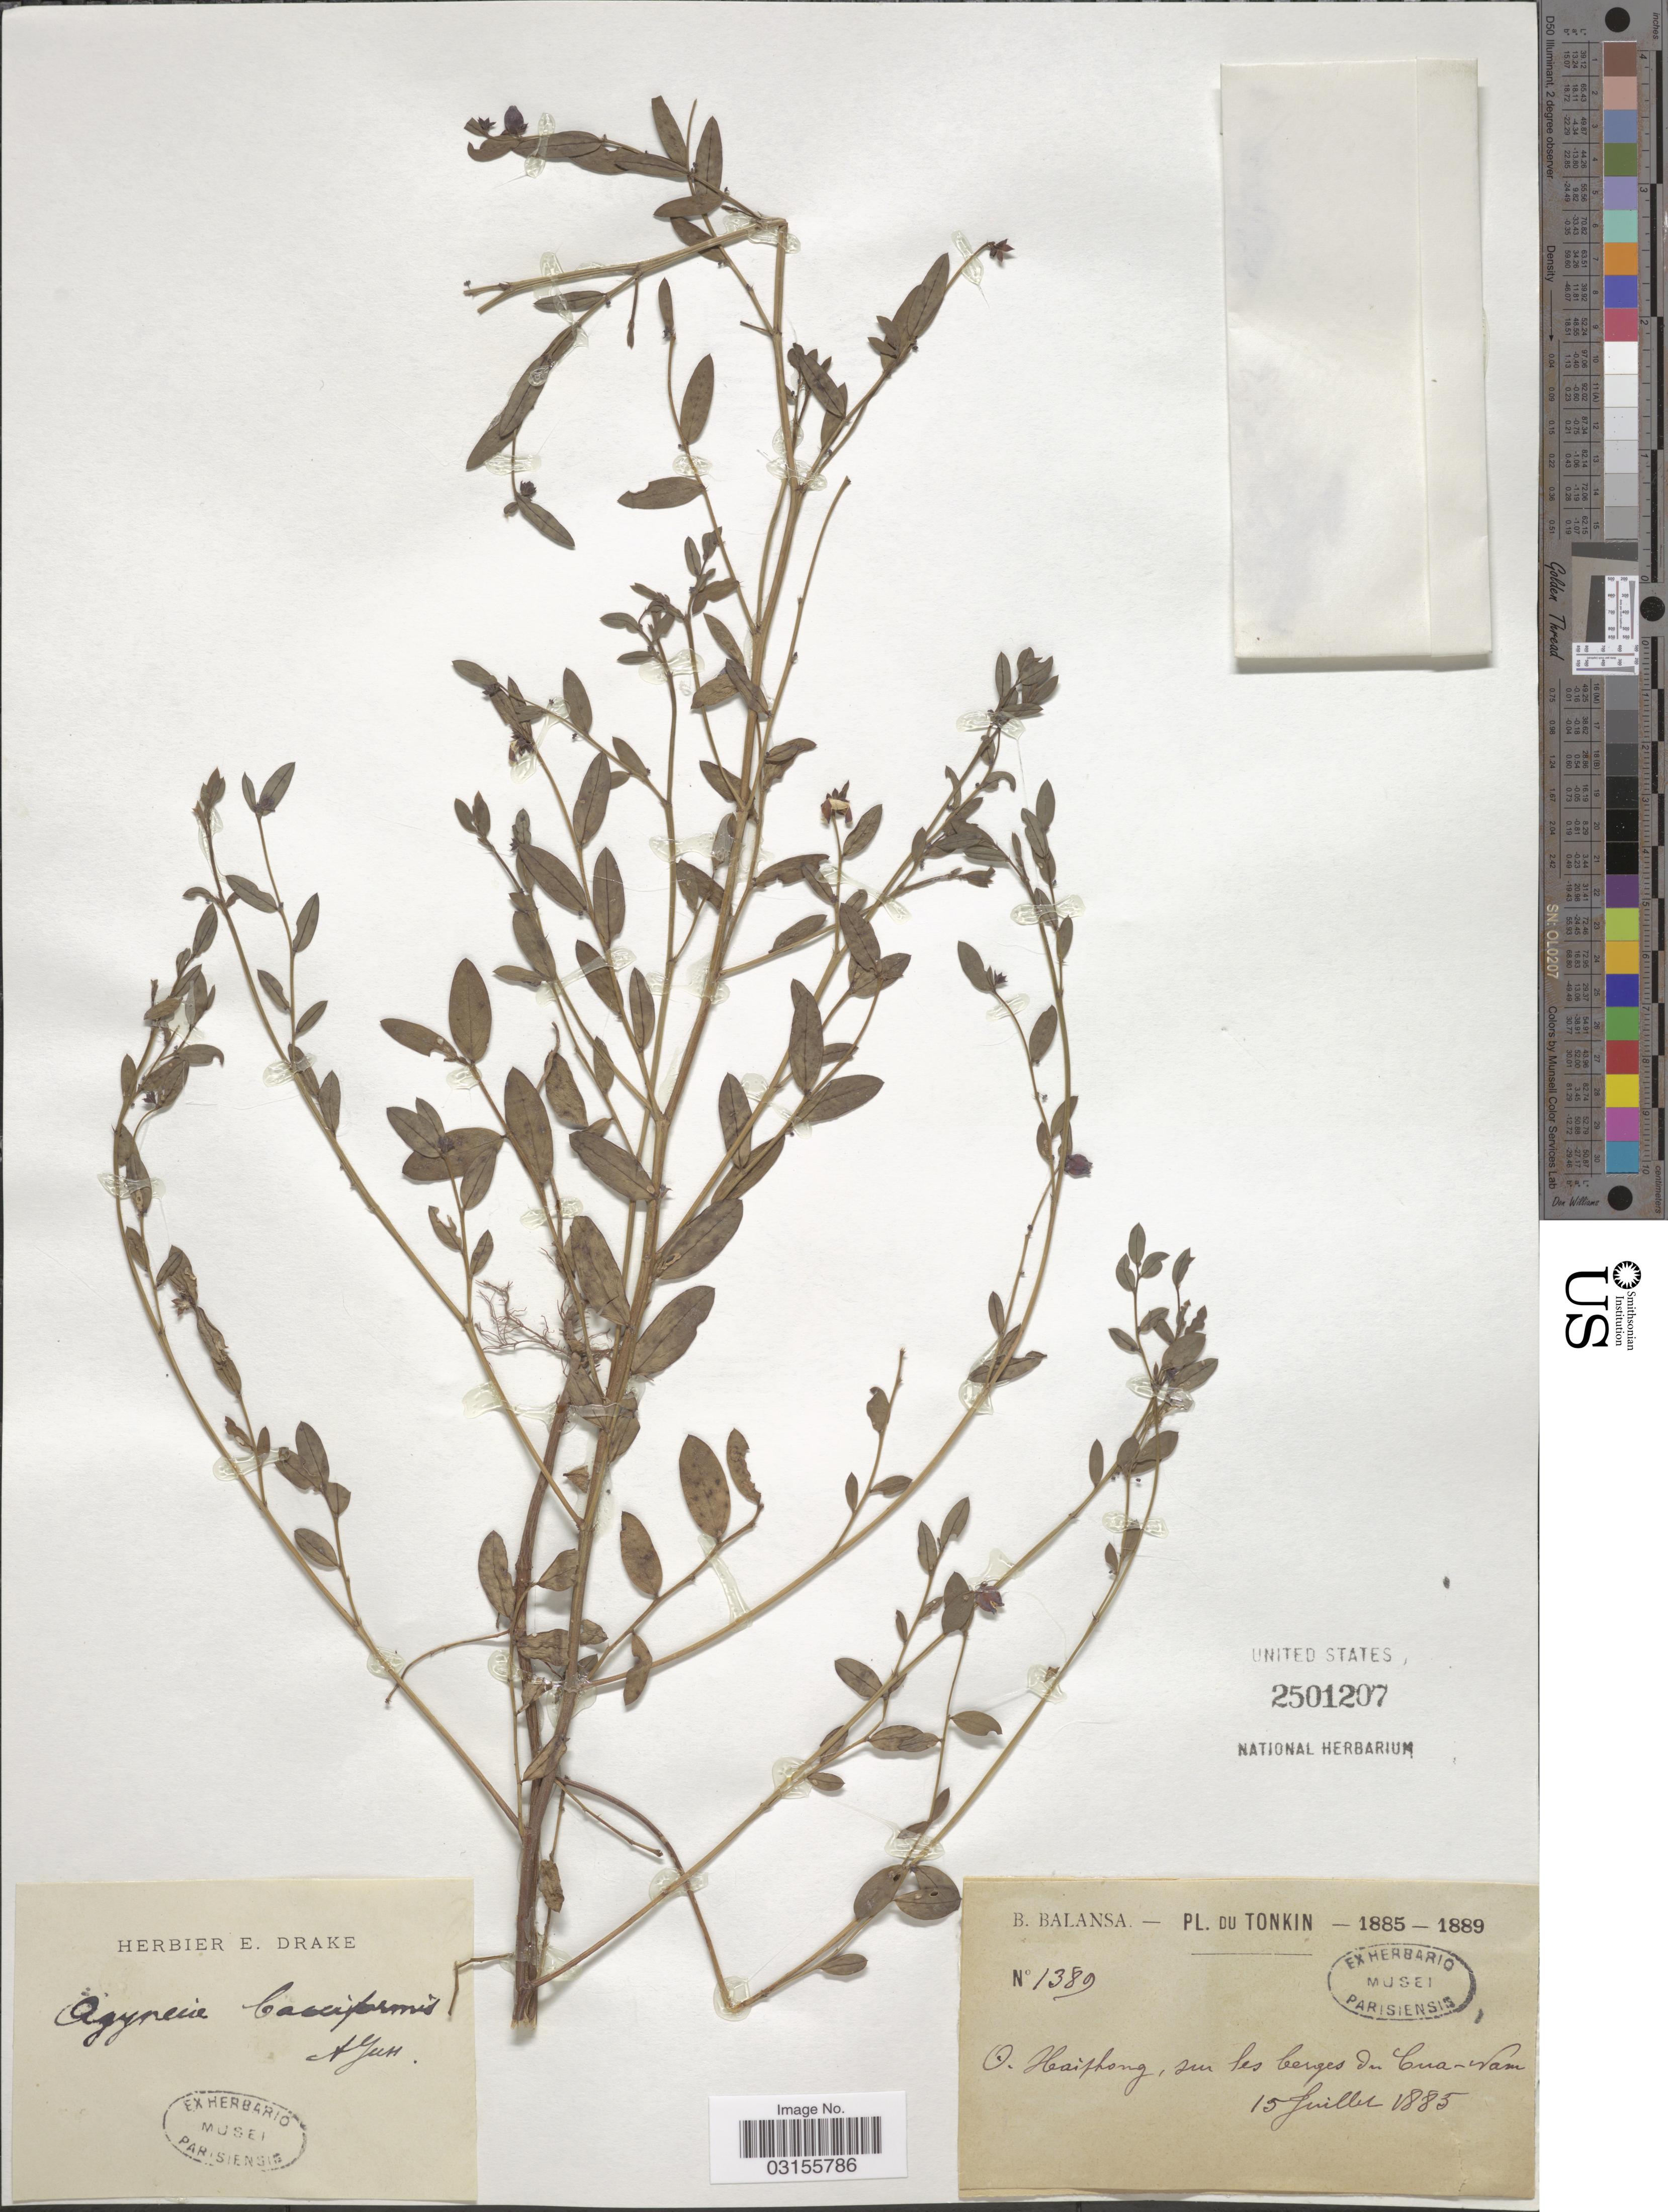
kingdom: Plantae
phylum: Tracheophyta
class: Magnoliopsida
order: Solanales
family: Convolvulaceae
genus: Argyreia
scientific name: Argyreia sp.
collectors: B. Balansa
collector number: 1389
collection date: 1885-07-15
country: Vietnam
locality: Tonkin O. Haiphong, sur les berges du Cua-Nam. [interpreted]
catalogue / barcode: US 2501207